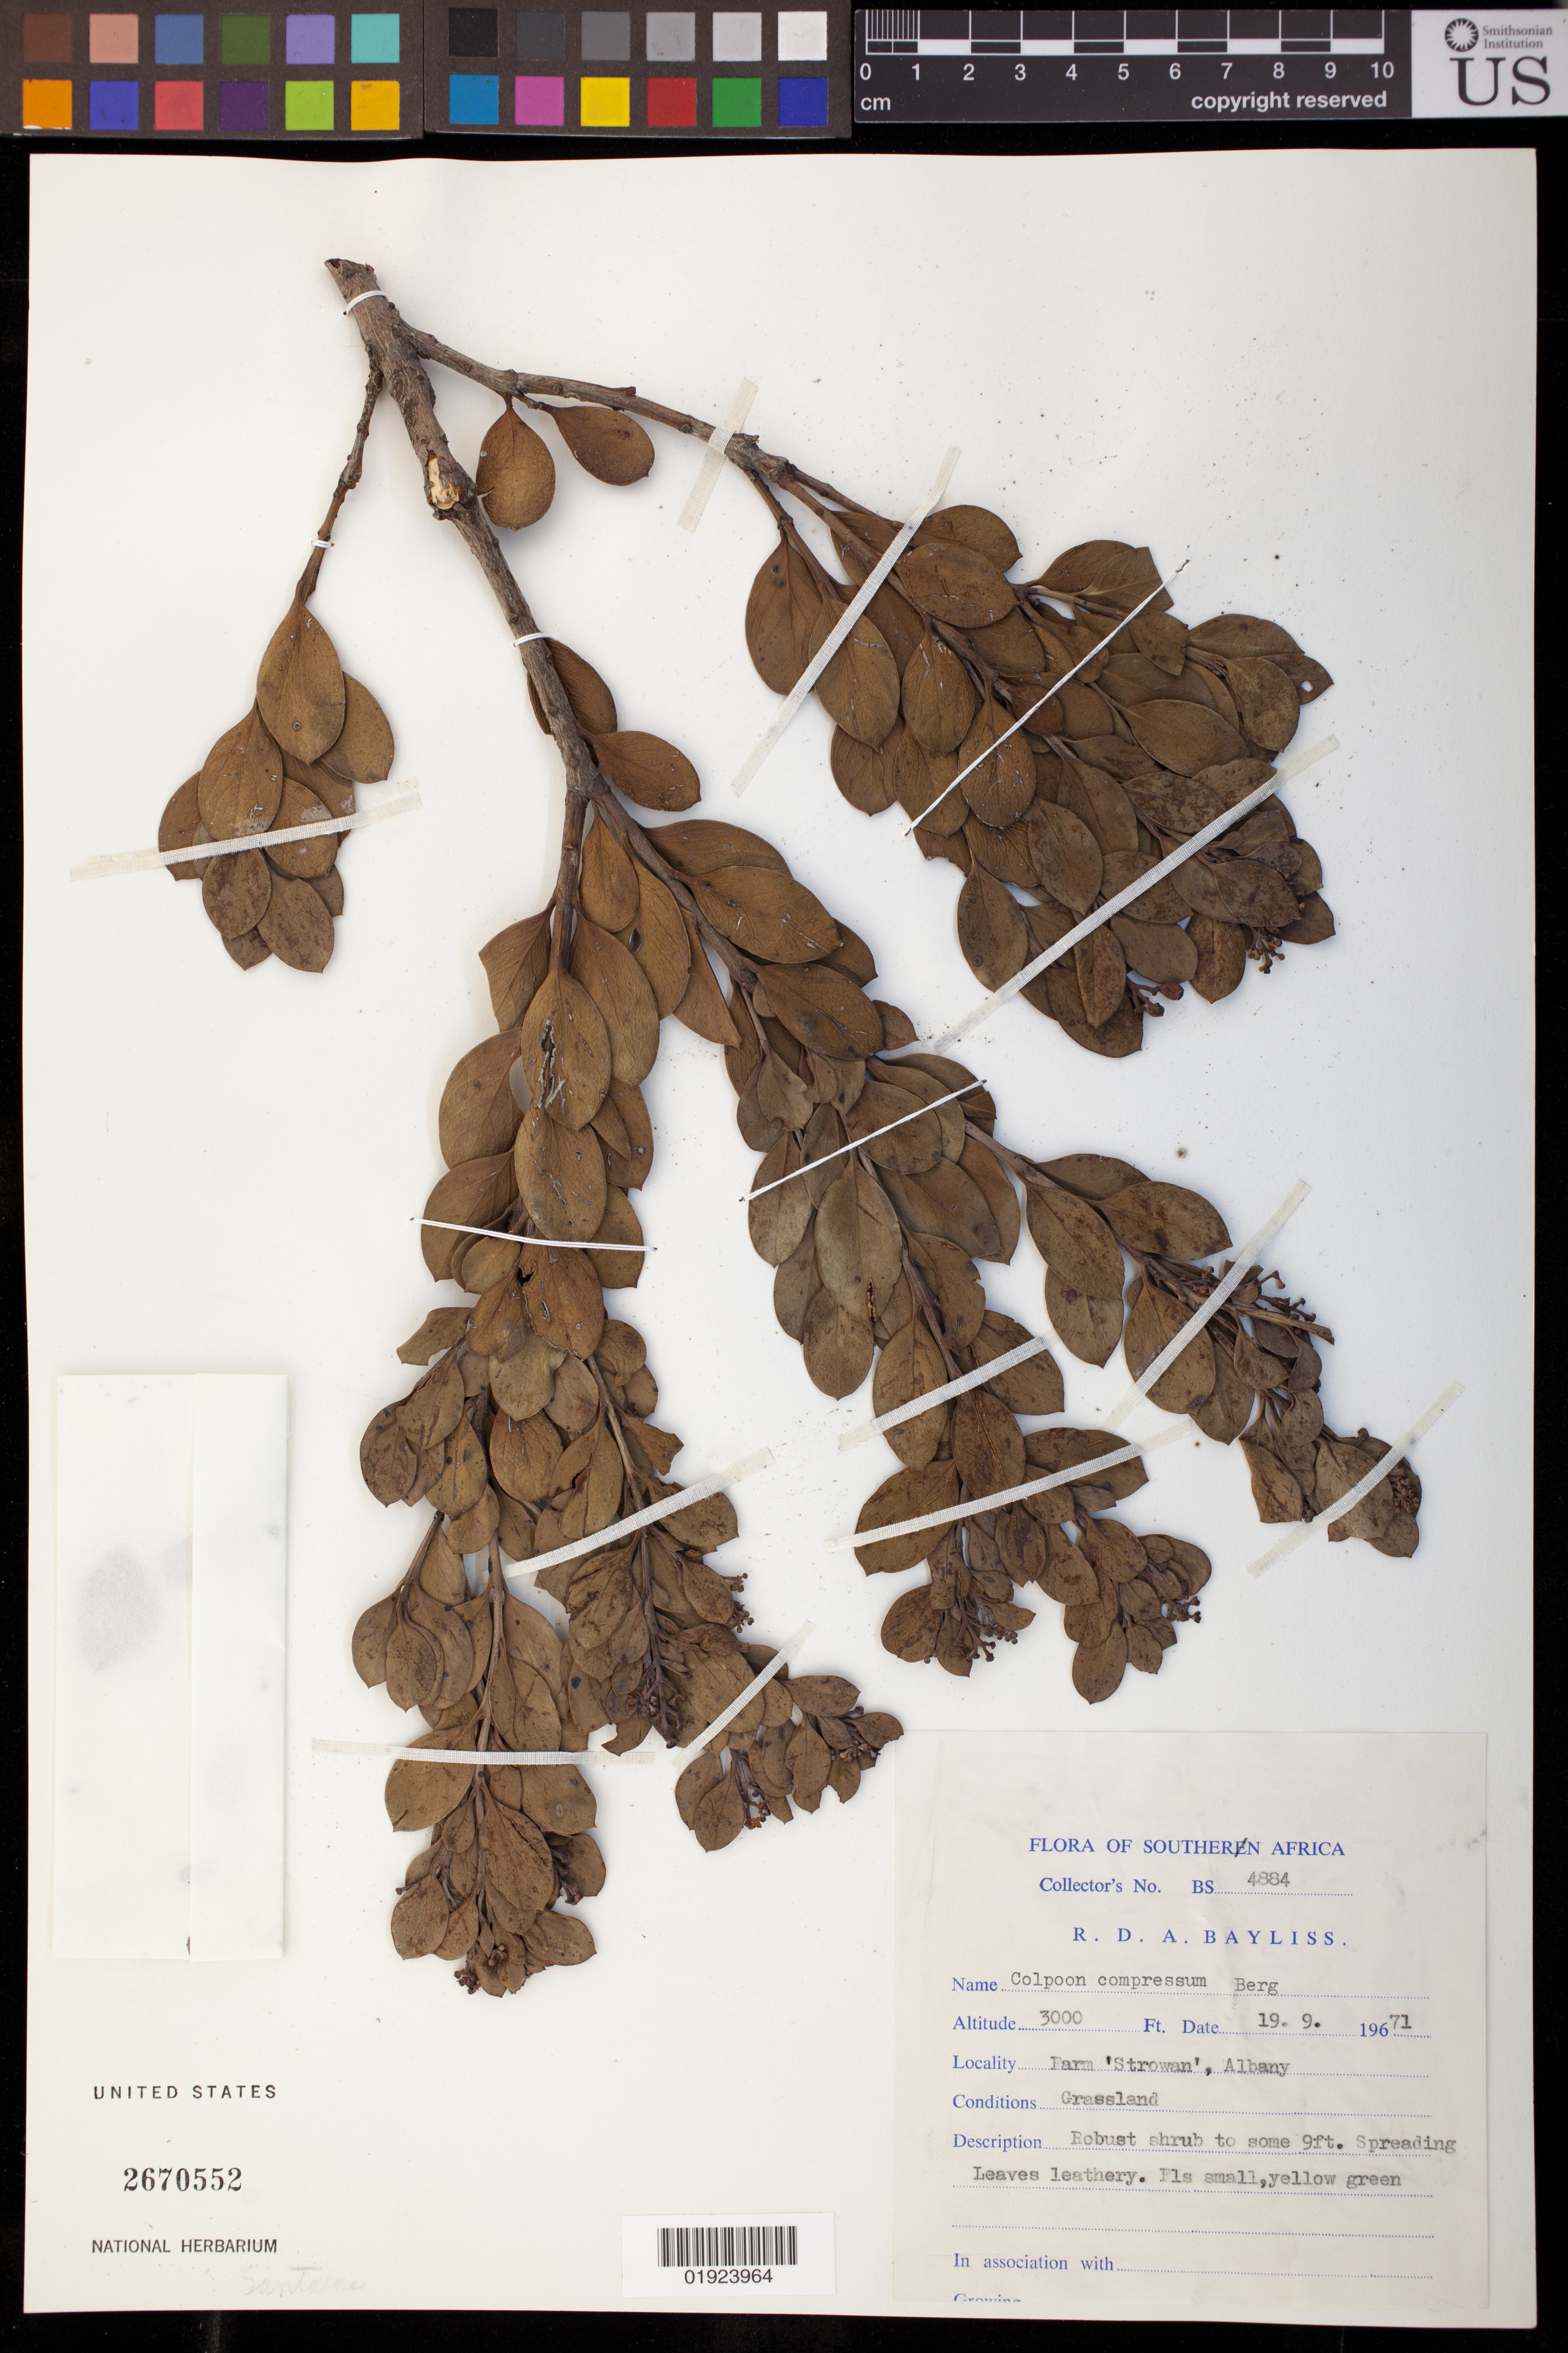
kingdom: Plantae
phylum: Tracheophyta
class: Magnoliopsida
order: Santalales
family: Santalaceae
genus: Colpoon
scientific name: Colpoon compressum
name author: P.J. Bergius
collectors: R. Bayliss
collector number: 4884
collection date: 1971-09-19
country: South Africa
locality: Farm 'Strowan', Albany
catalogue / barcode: US 2670552